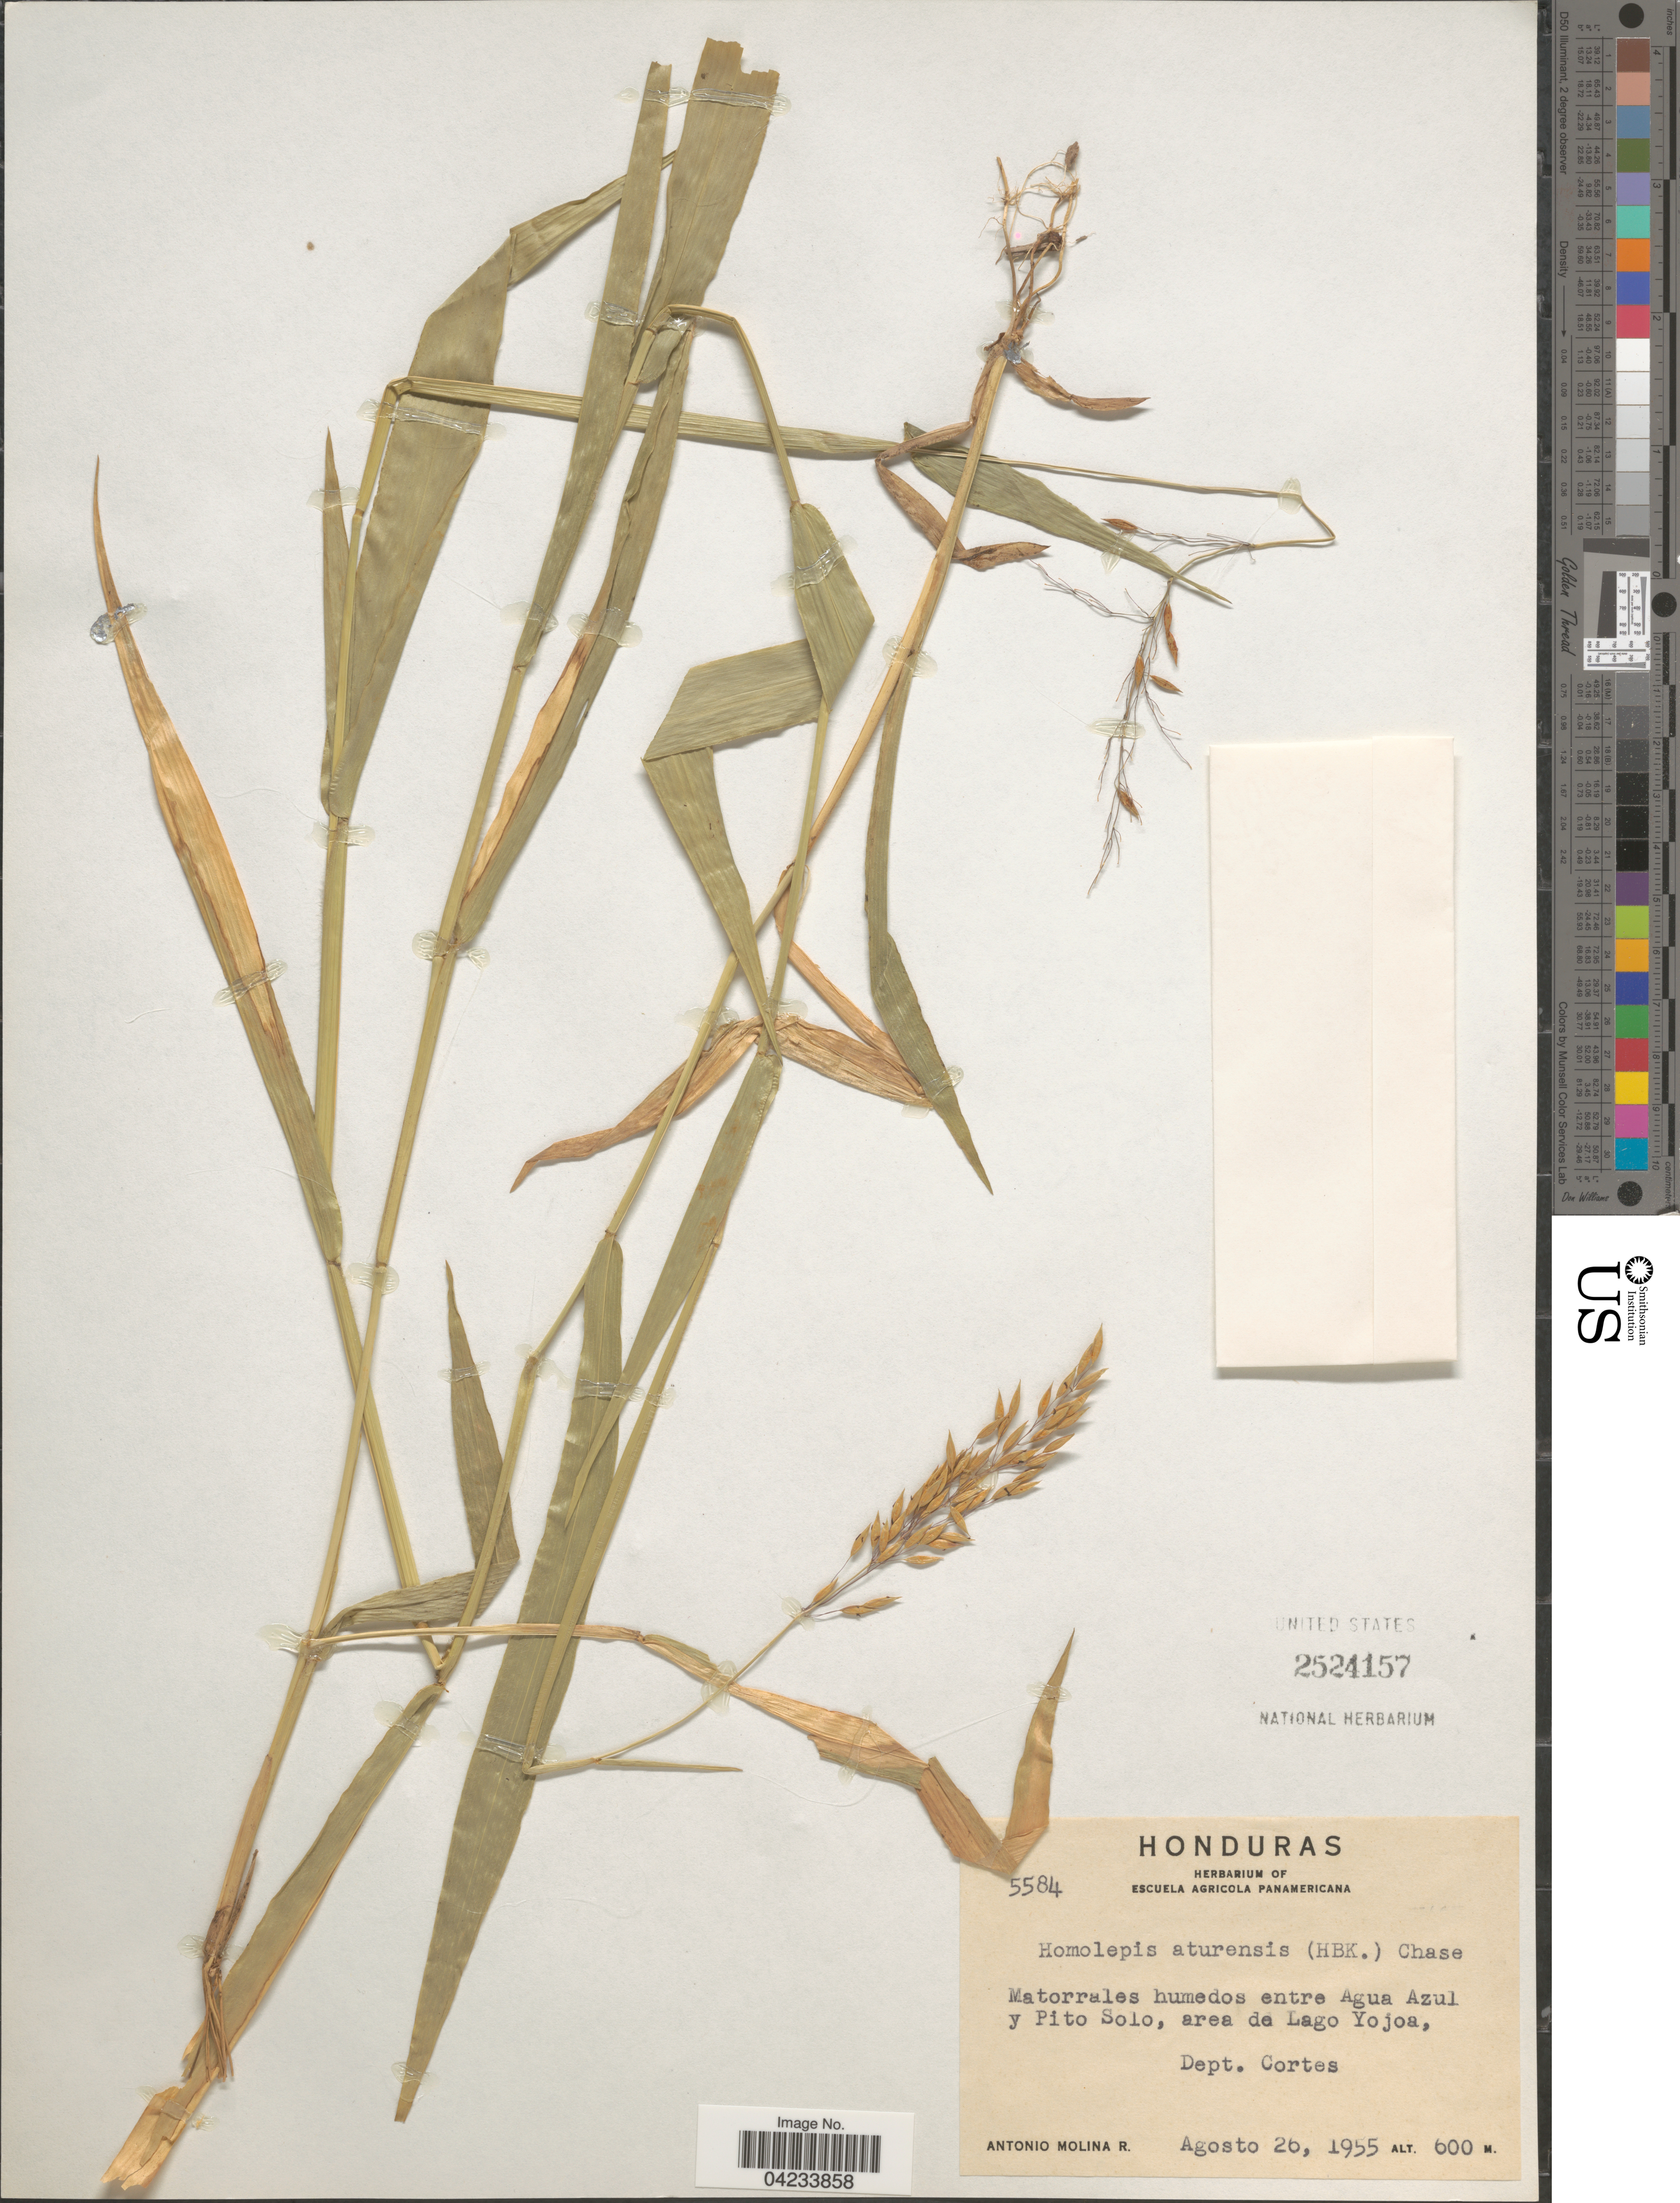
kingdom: Plantae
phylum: Tracheophyta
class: Liliopsida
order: Poales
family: Poaceae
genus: Homolepis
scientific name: Homolepis aturensis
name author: (Kunth) Chase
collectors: A. Molina R.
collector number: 5584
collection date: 1955-08-26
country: Honduras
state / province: Cortes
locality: Matorrales humedos entre Agua Azul y Pito Solo, area de Lago Yojoa, Dept. Cortes.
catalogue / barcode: US 2524157